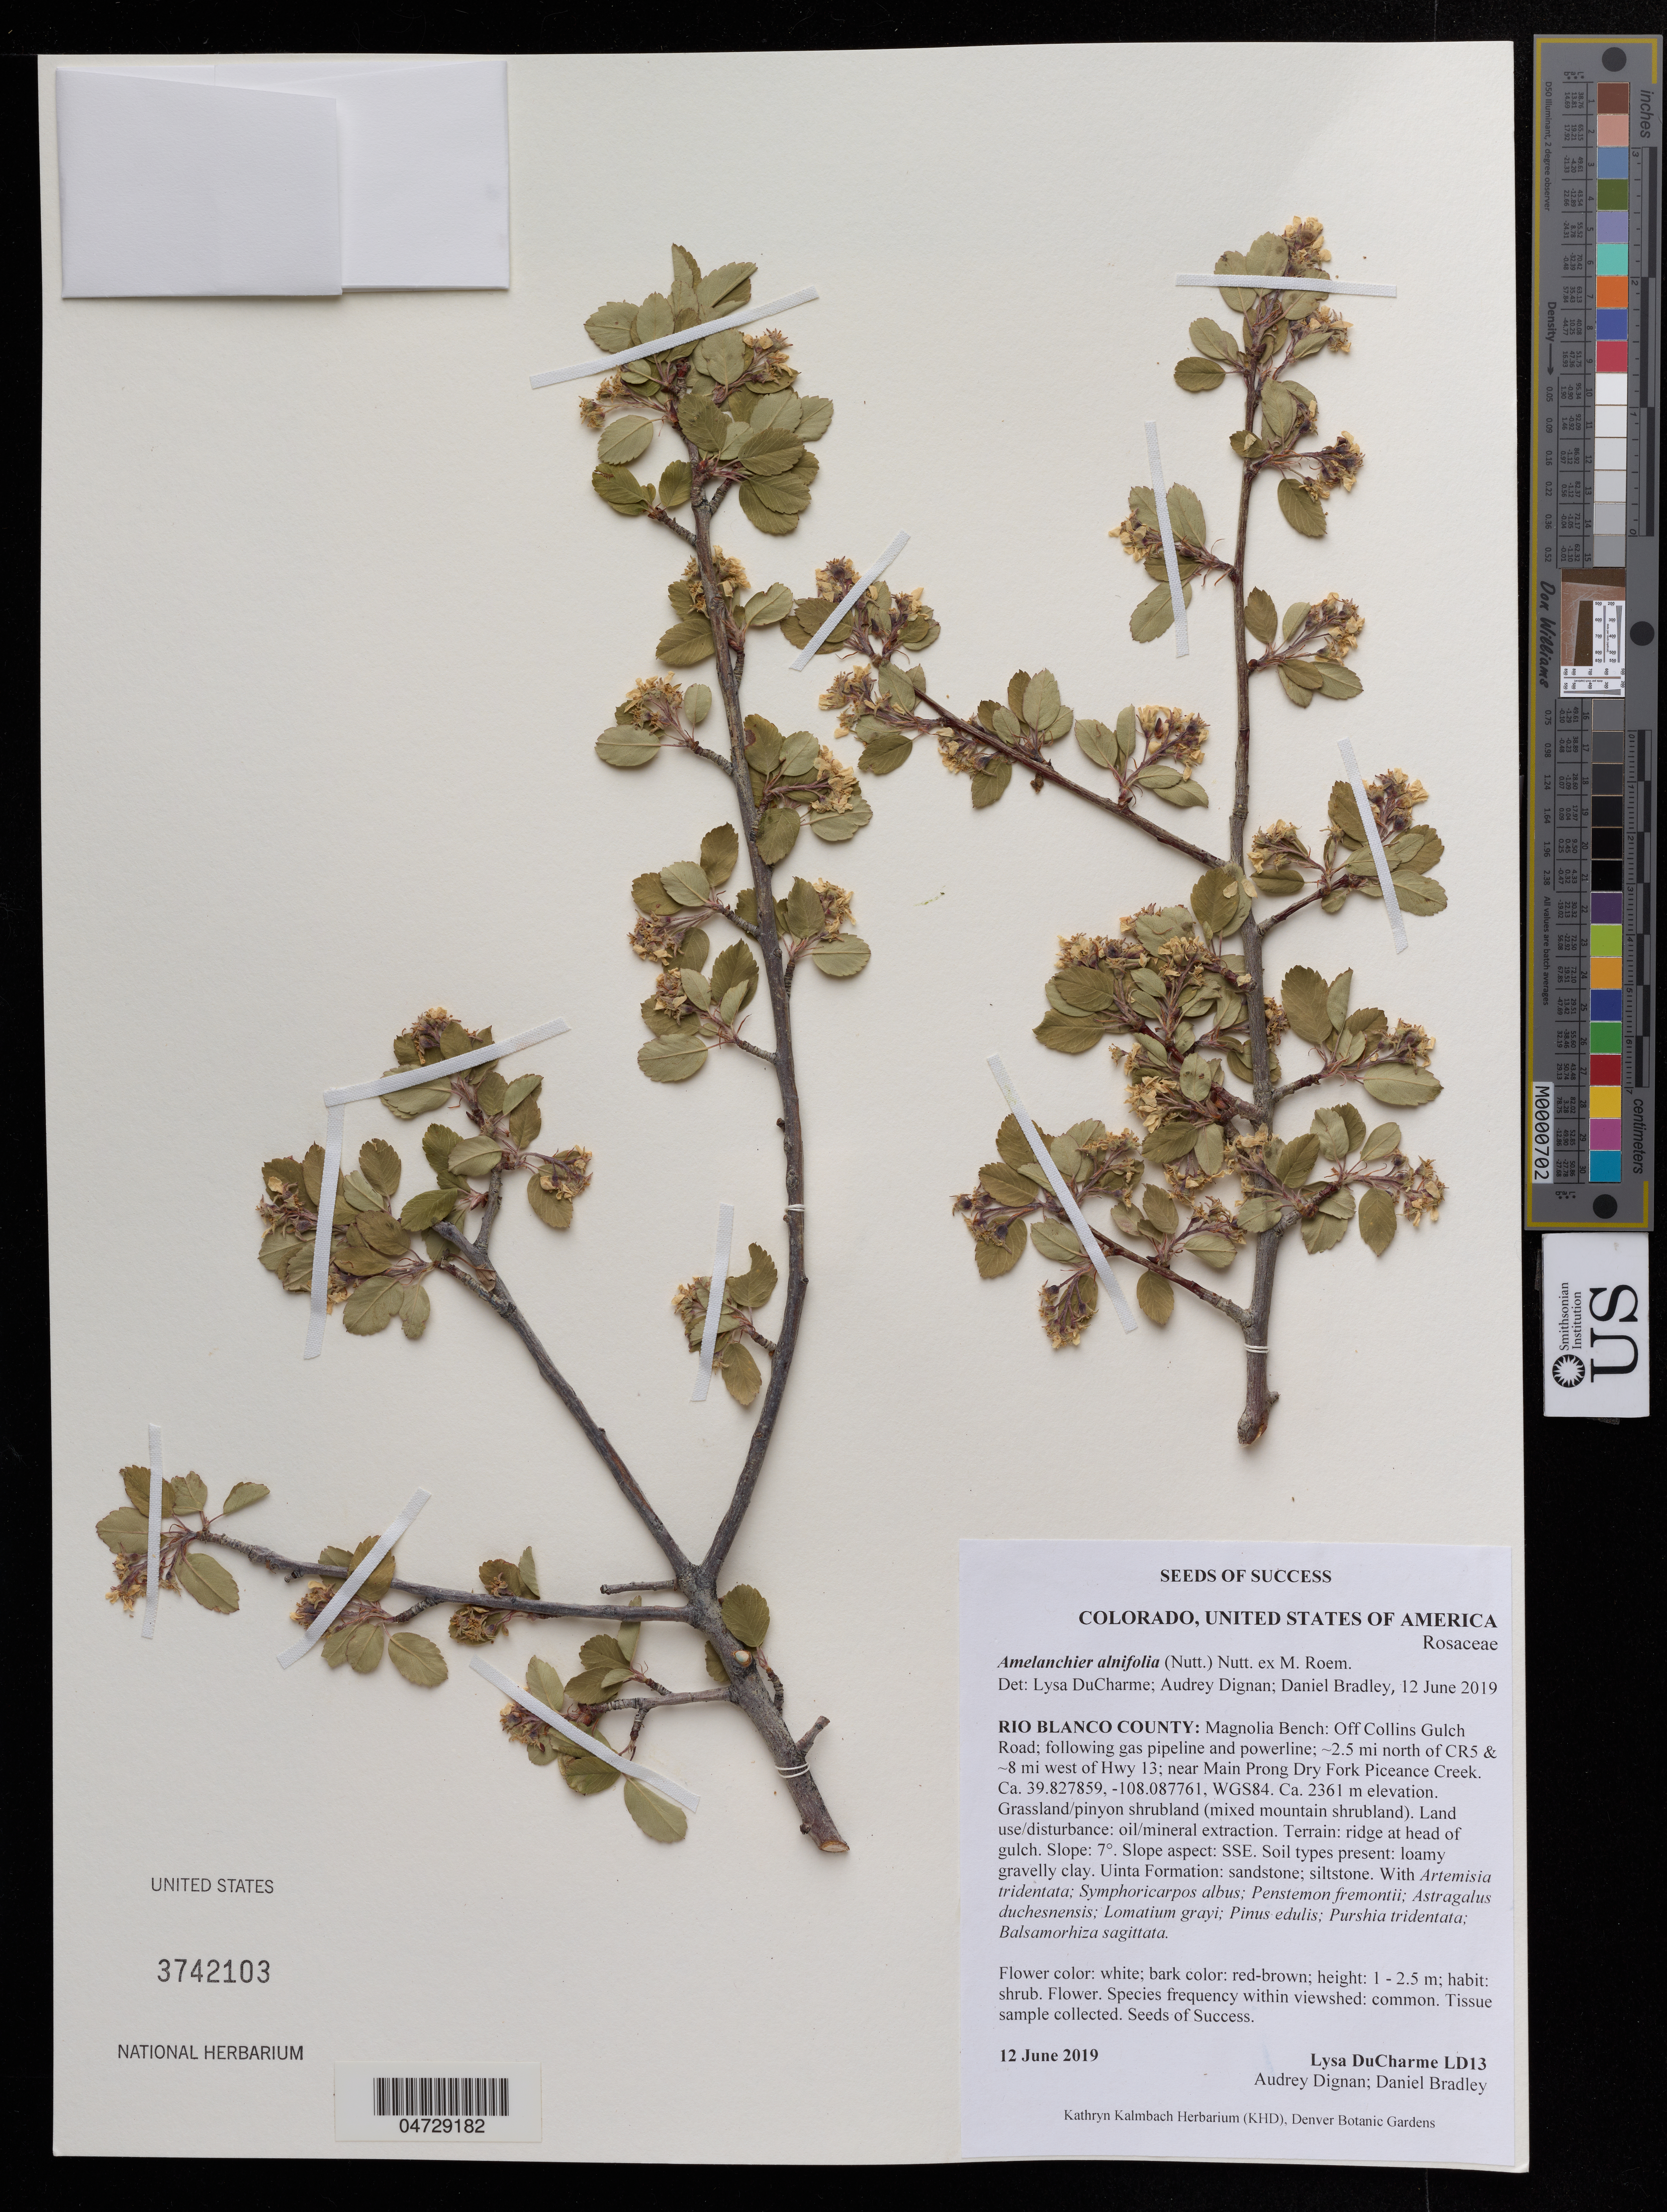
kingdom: Plantae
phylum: Tracheophyta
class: Magnoliopsida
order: Rosales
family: Rosaceae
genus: Amelanchier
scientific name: Amelanchier alnifolia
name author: (Nutt.) Nutt. ex M. Roem.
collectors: L. DuCharme, A. Dignan & D. Bradley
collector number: LD13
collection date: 2019-06-12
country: United States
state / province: Colorado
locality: Rio Blanco County: Magnolia Bench: Off Collins Gulch Road.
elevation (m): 2361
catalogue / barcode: US 3742103